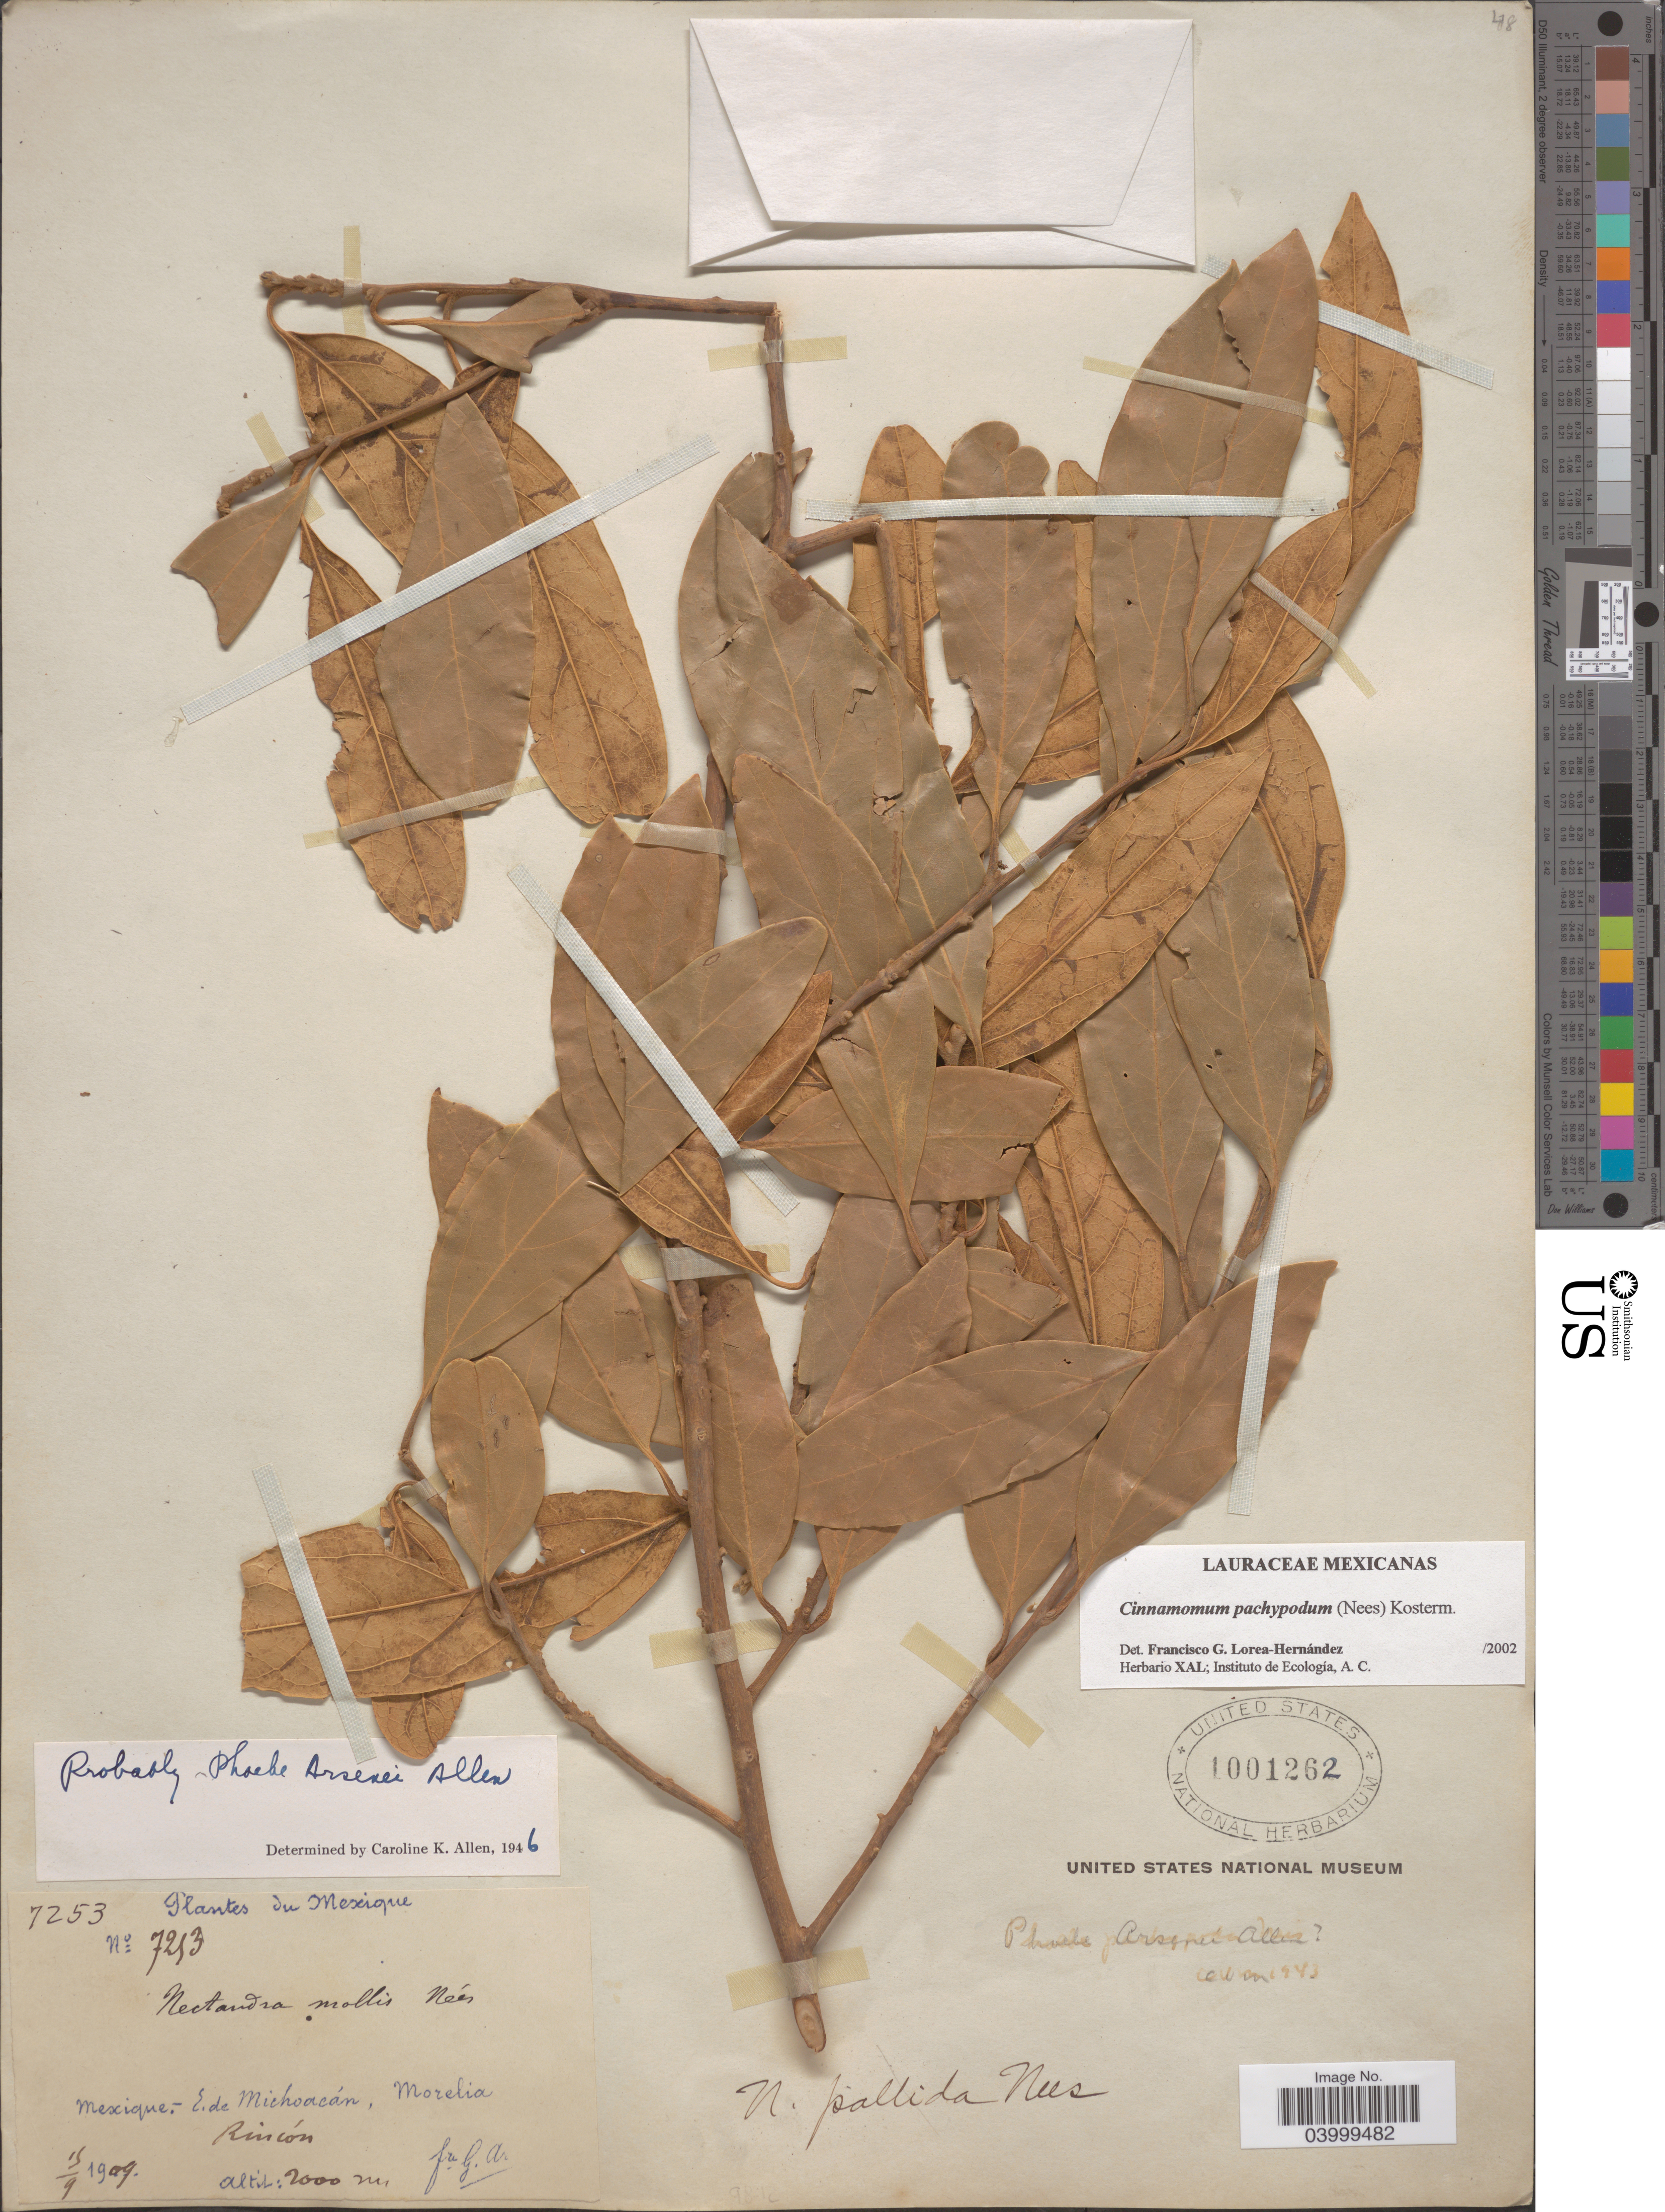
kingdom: Plantae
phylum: Tracheophyta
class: Magnoliopsida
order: Laurales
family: Lauraceae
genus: Cinnamomum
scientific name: Cinnamomum pachypodum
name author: (Nees) Kosterm.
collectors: Bro. G. Arsène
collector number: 7253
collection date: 1909-09-15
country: Mexico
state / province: Michoacán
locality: Morelia. Rincón.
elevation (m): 2000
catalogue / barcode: US 1001262